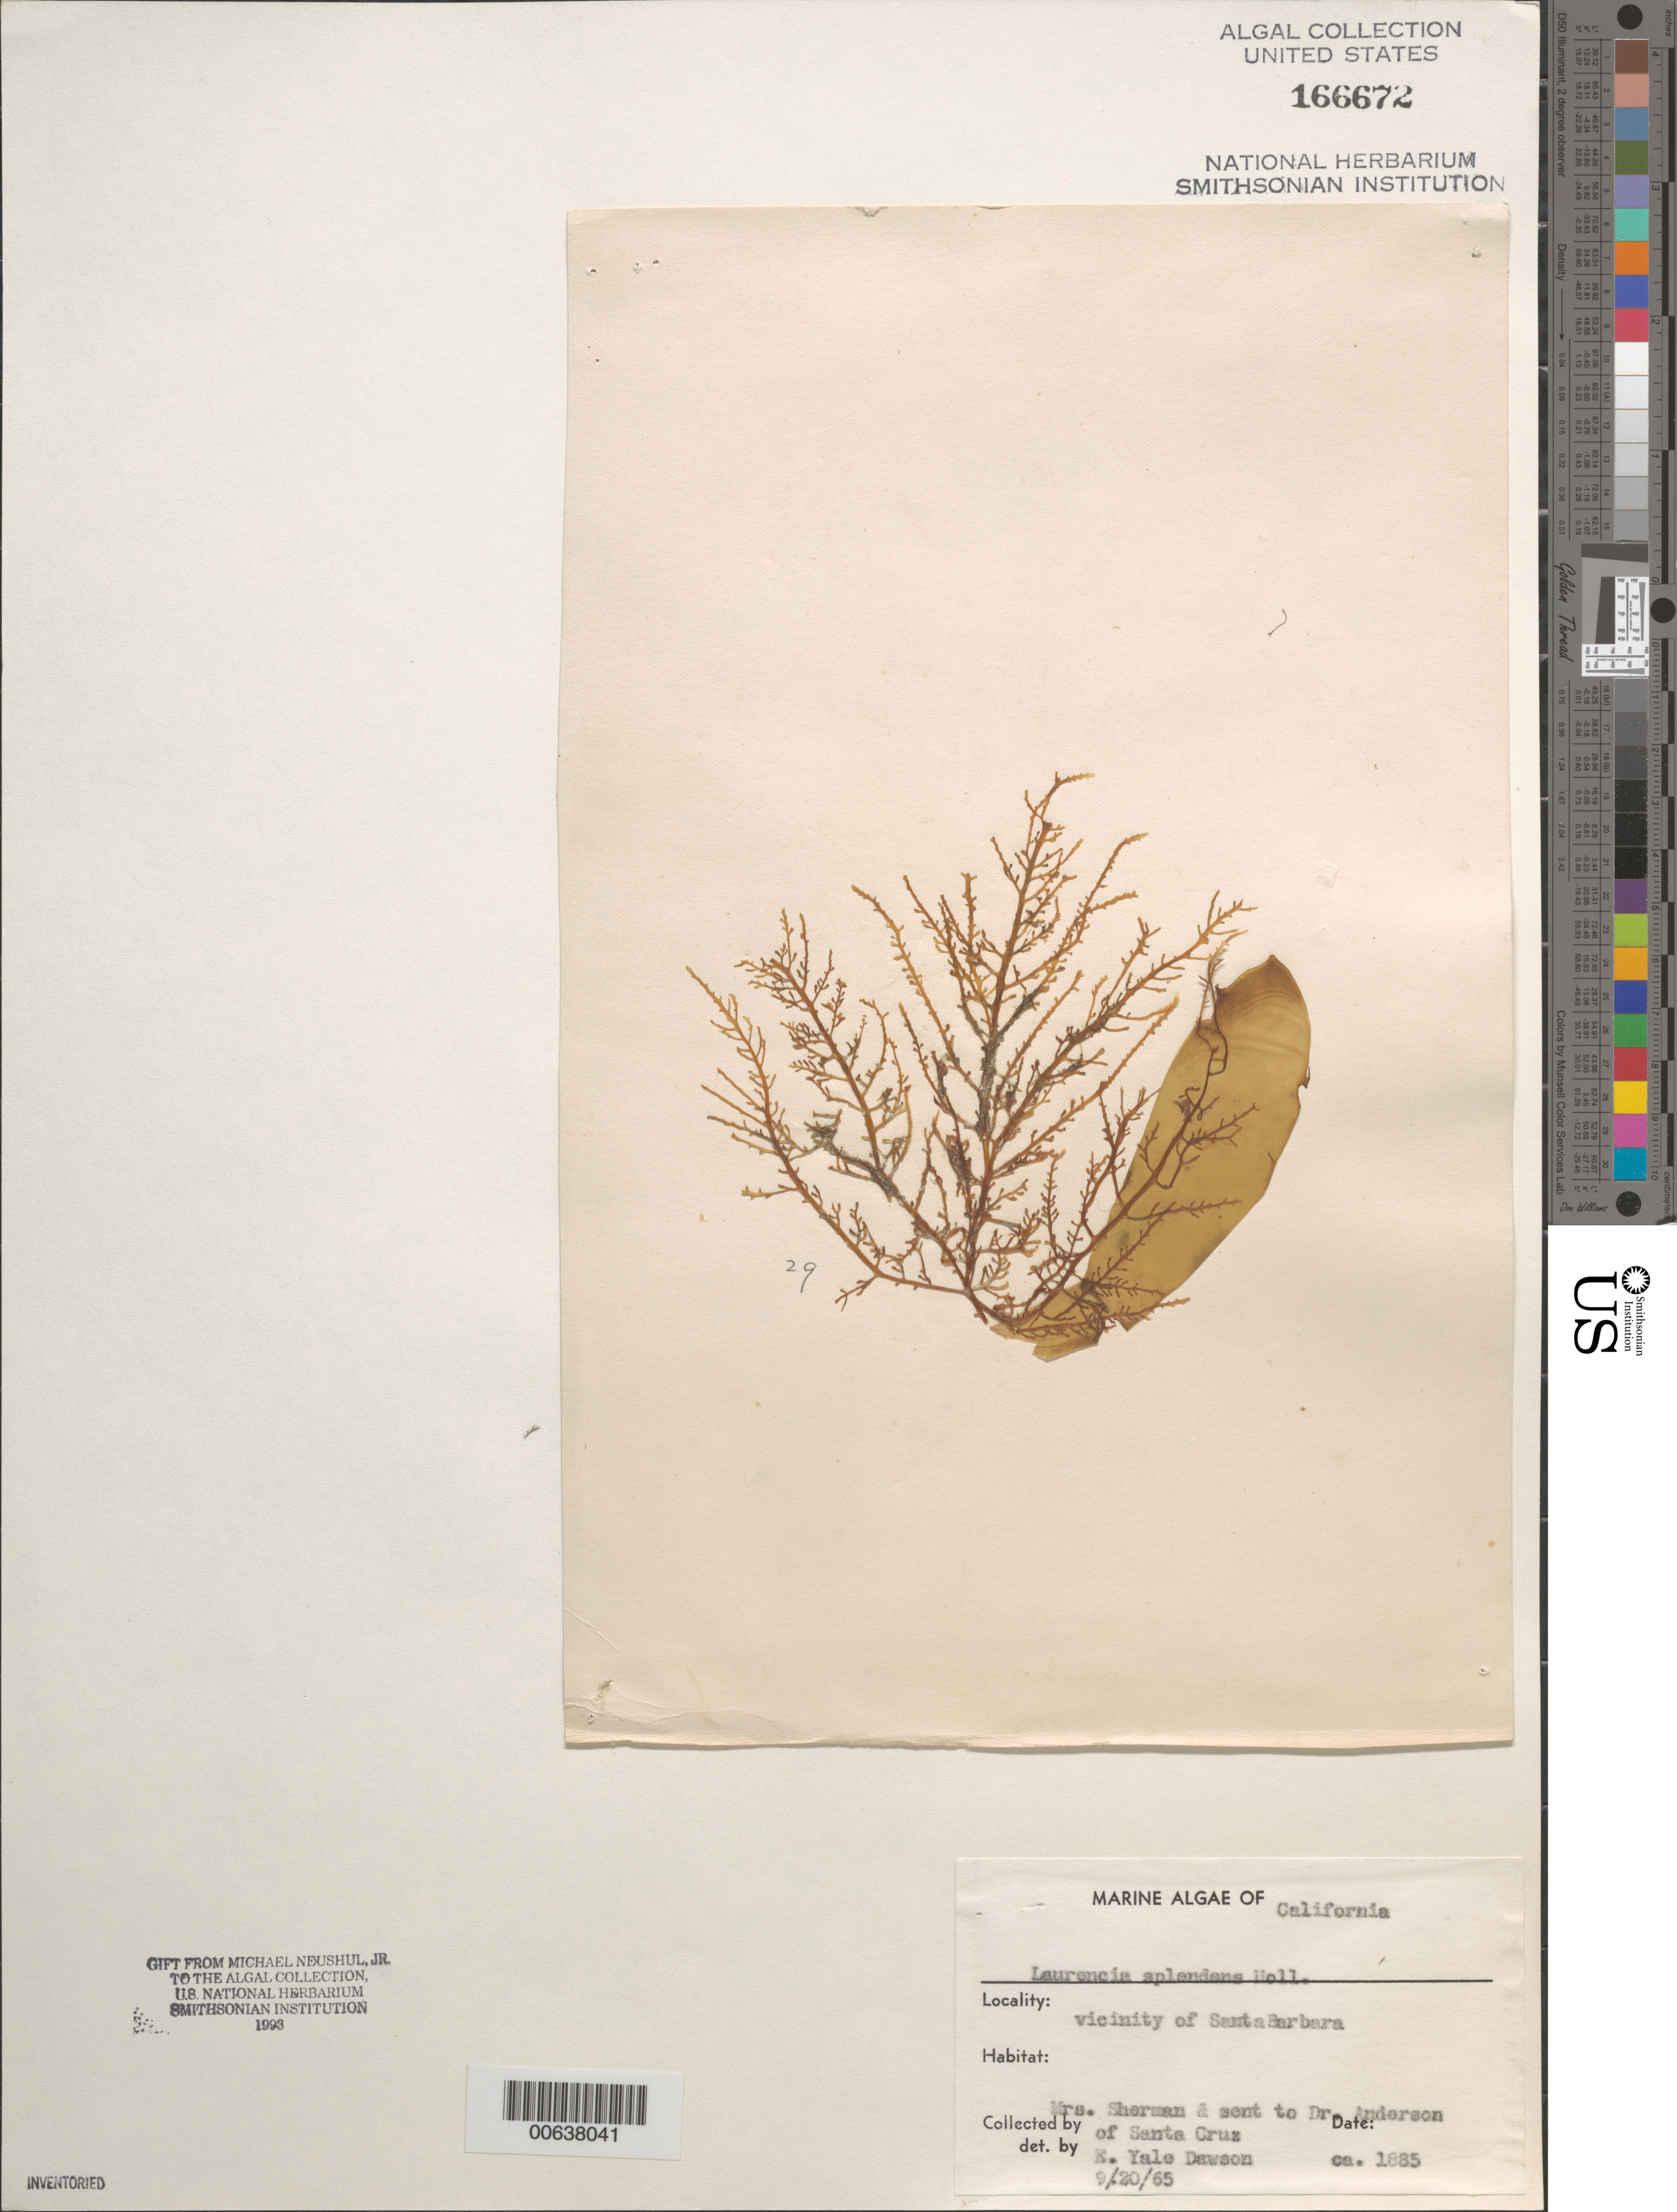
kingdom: Plantae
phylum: Rhodophyta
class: Florideophyceae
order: Ceramiales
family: Rhodomelaceae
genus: Laurencia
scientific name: Laurencia splendens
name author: Hollenb. in G.M. Sm. & Hollenb.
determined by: Dawson, E. Y.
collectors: M. Sherman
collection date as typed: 1885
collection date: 1885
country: United States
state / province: California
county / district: Santa Barbara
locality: Santa Barbara area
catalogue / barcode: US 166672